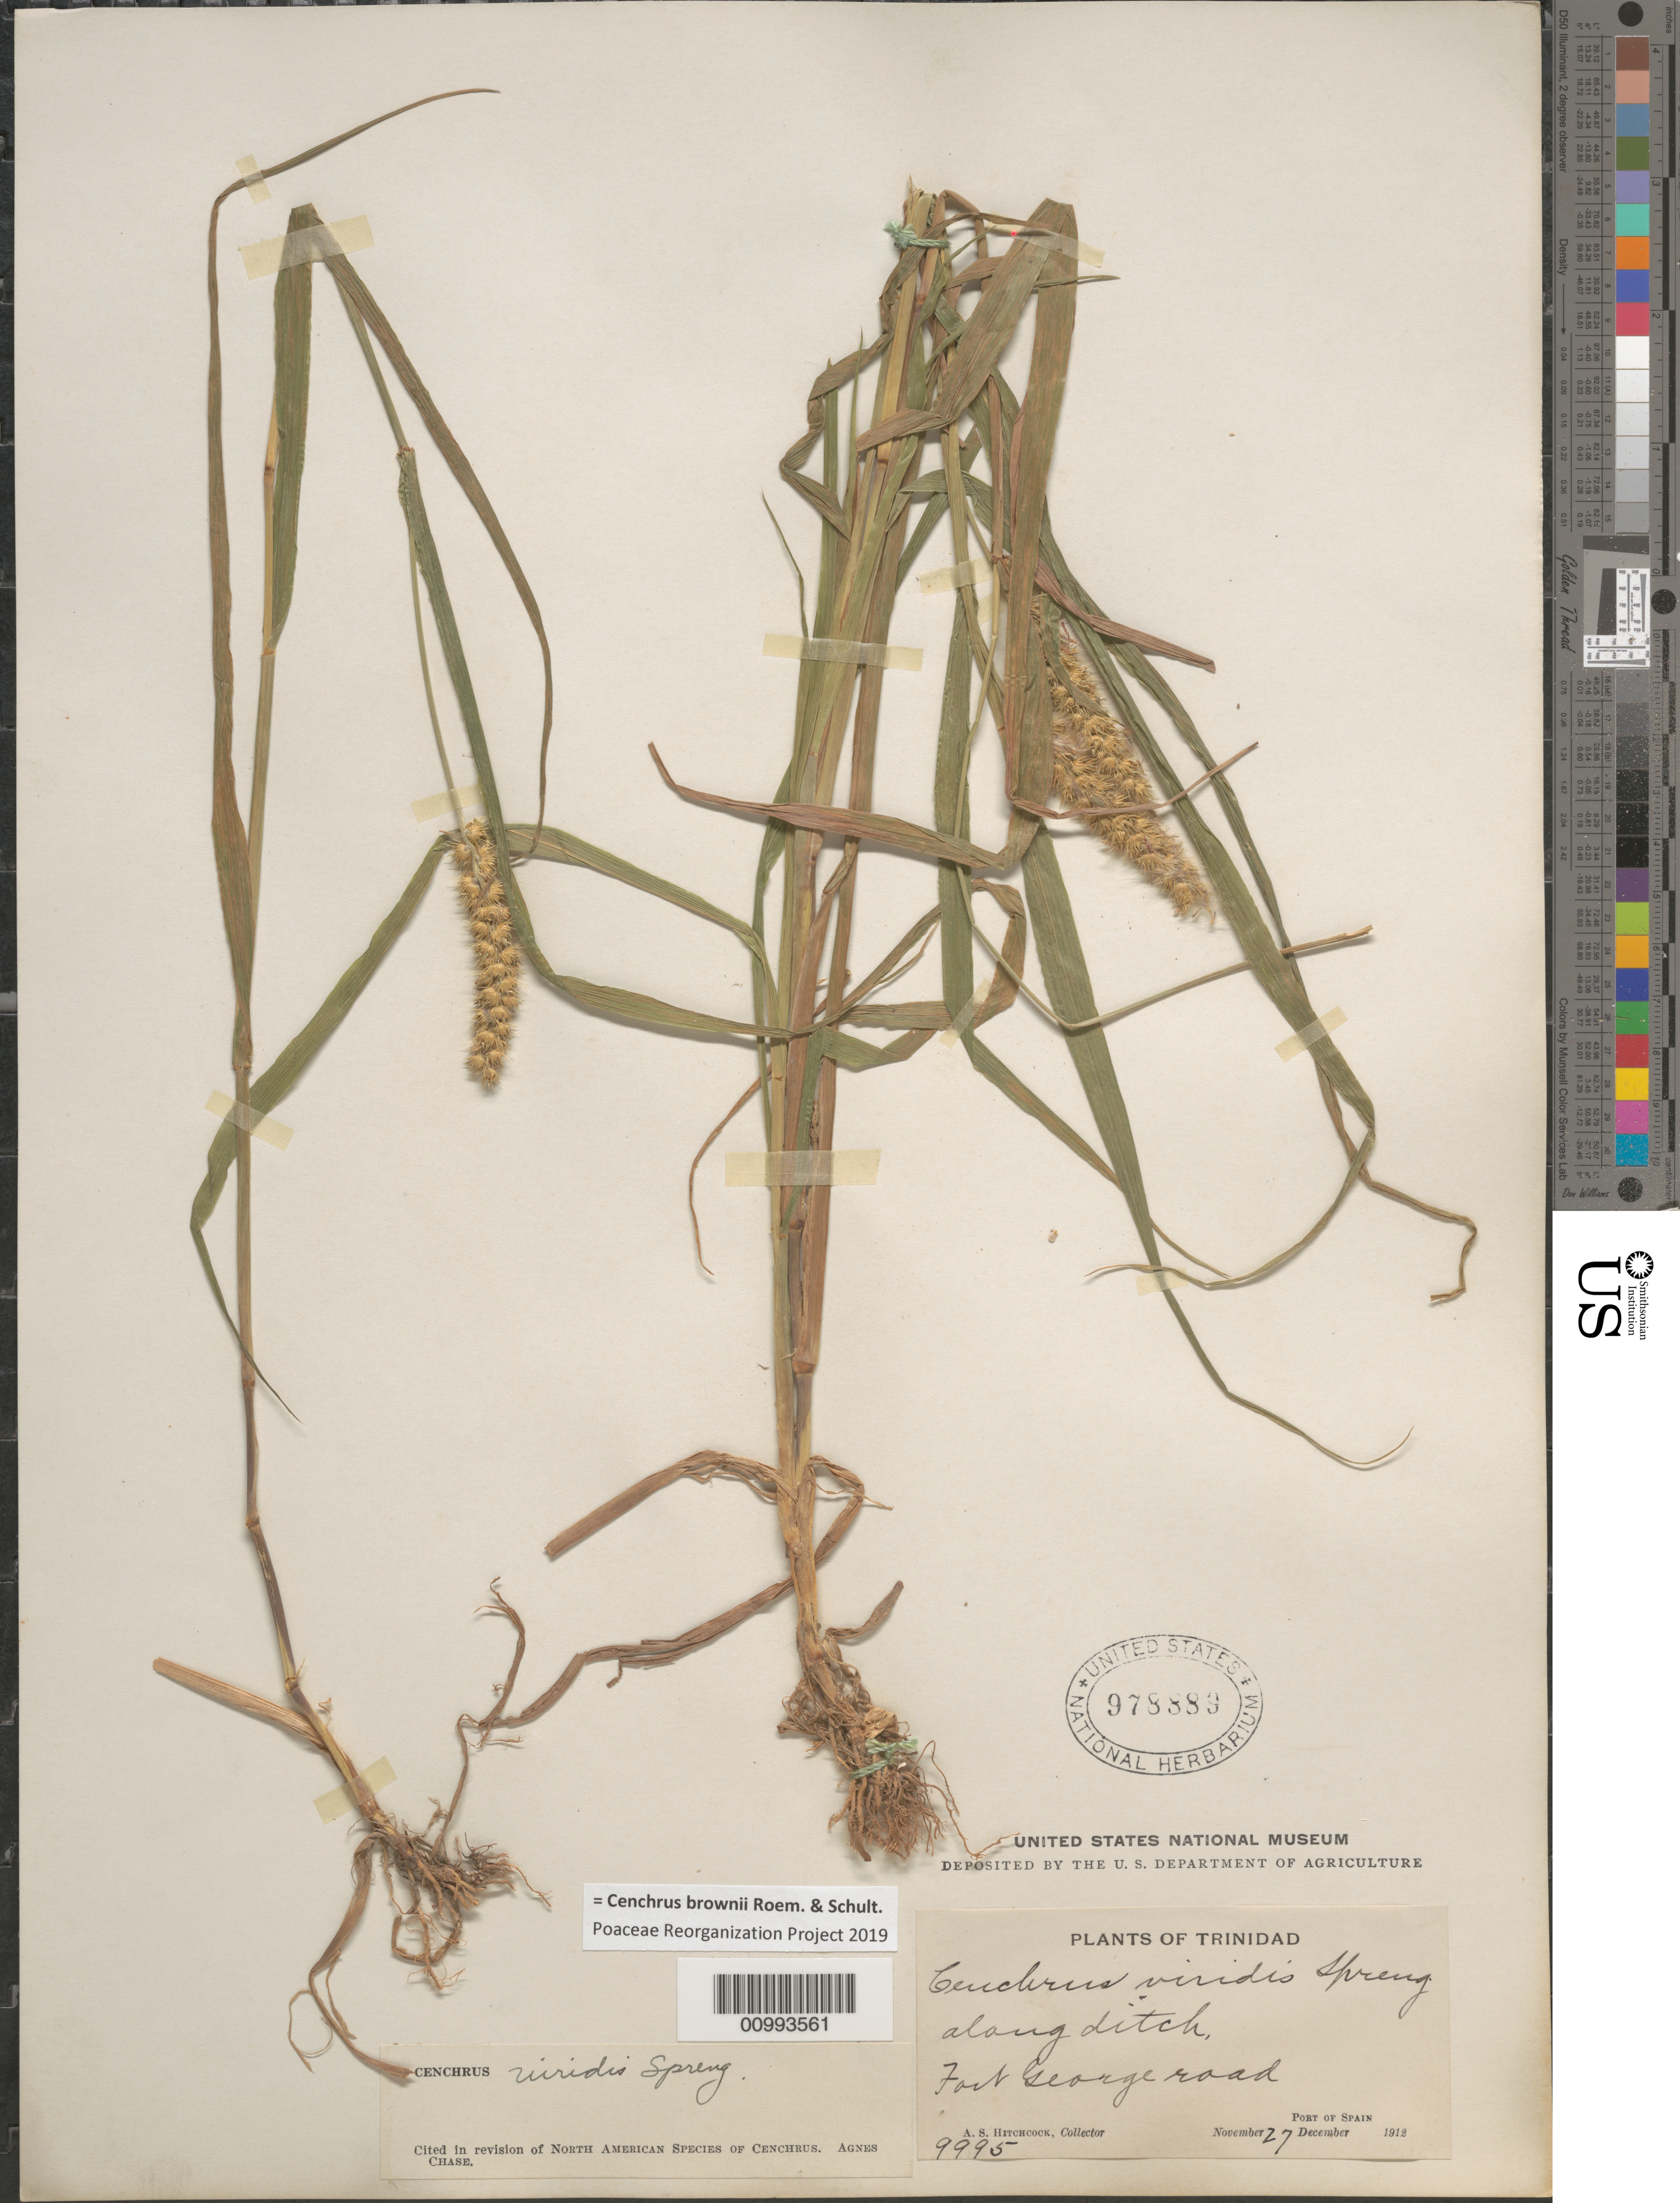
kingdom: Plantae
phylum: Tracheophyta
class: Liliopsida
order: Poales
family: Poaceae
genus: Cenchrus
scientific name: Cenchrus brownii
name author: Roem. & Schult.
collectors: A. S. Hitchcock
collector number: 9995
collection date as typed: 27 Nov 1912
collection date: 1912-11-27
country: Trinidad and Tobago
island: Trinidad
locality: Fort George Road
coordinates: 0 N, 0 E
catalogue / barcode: US 978889